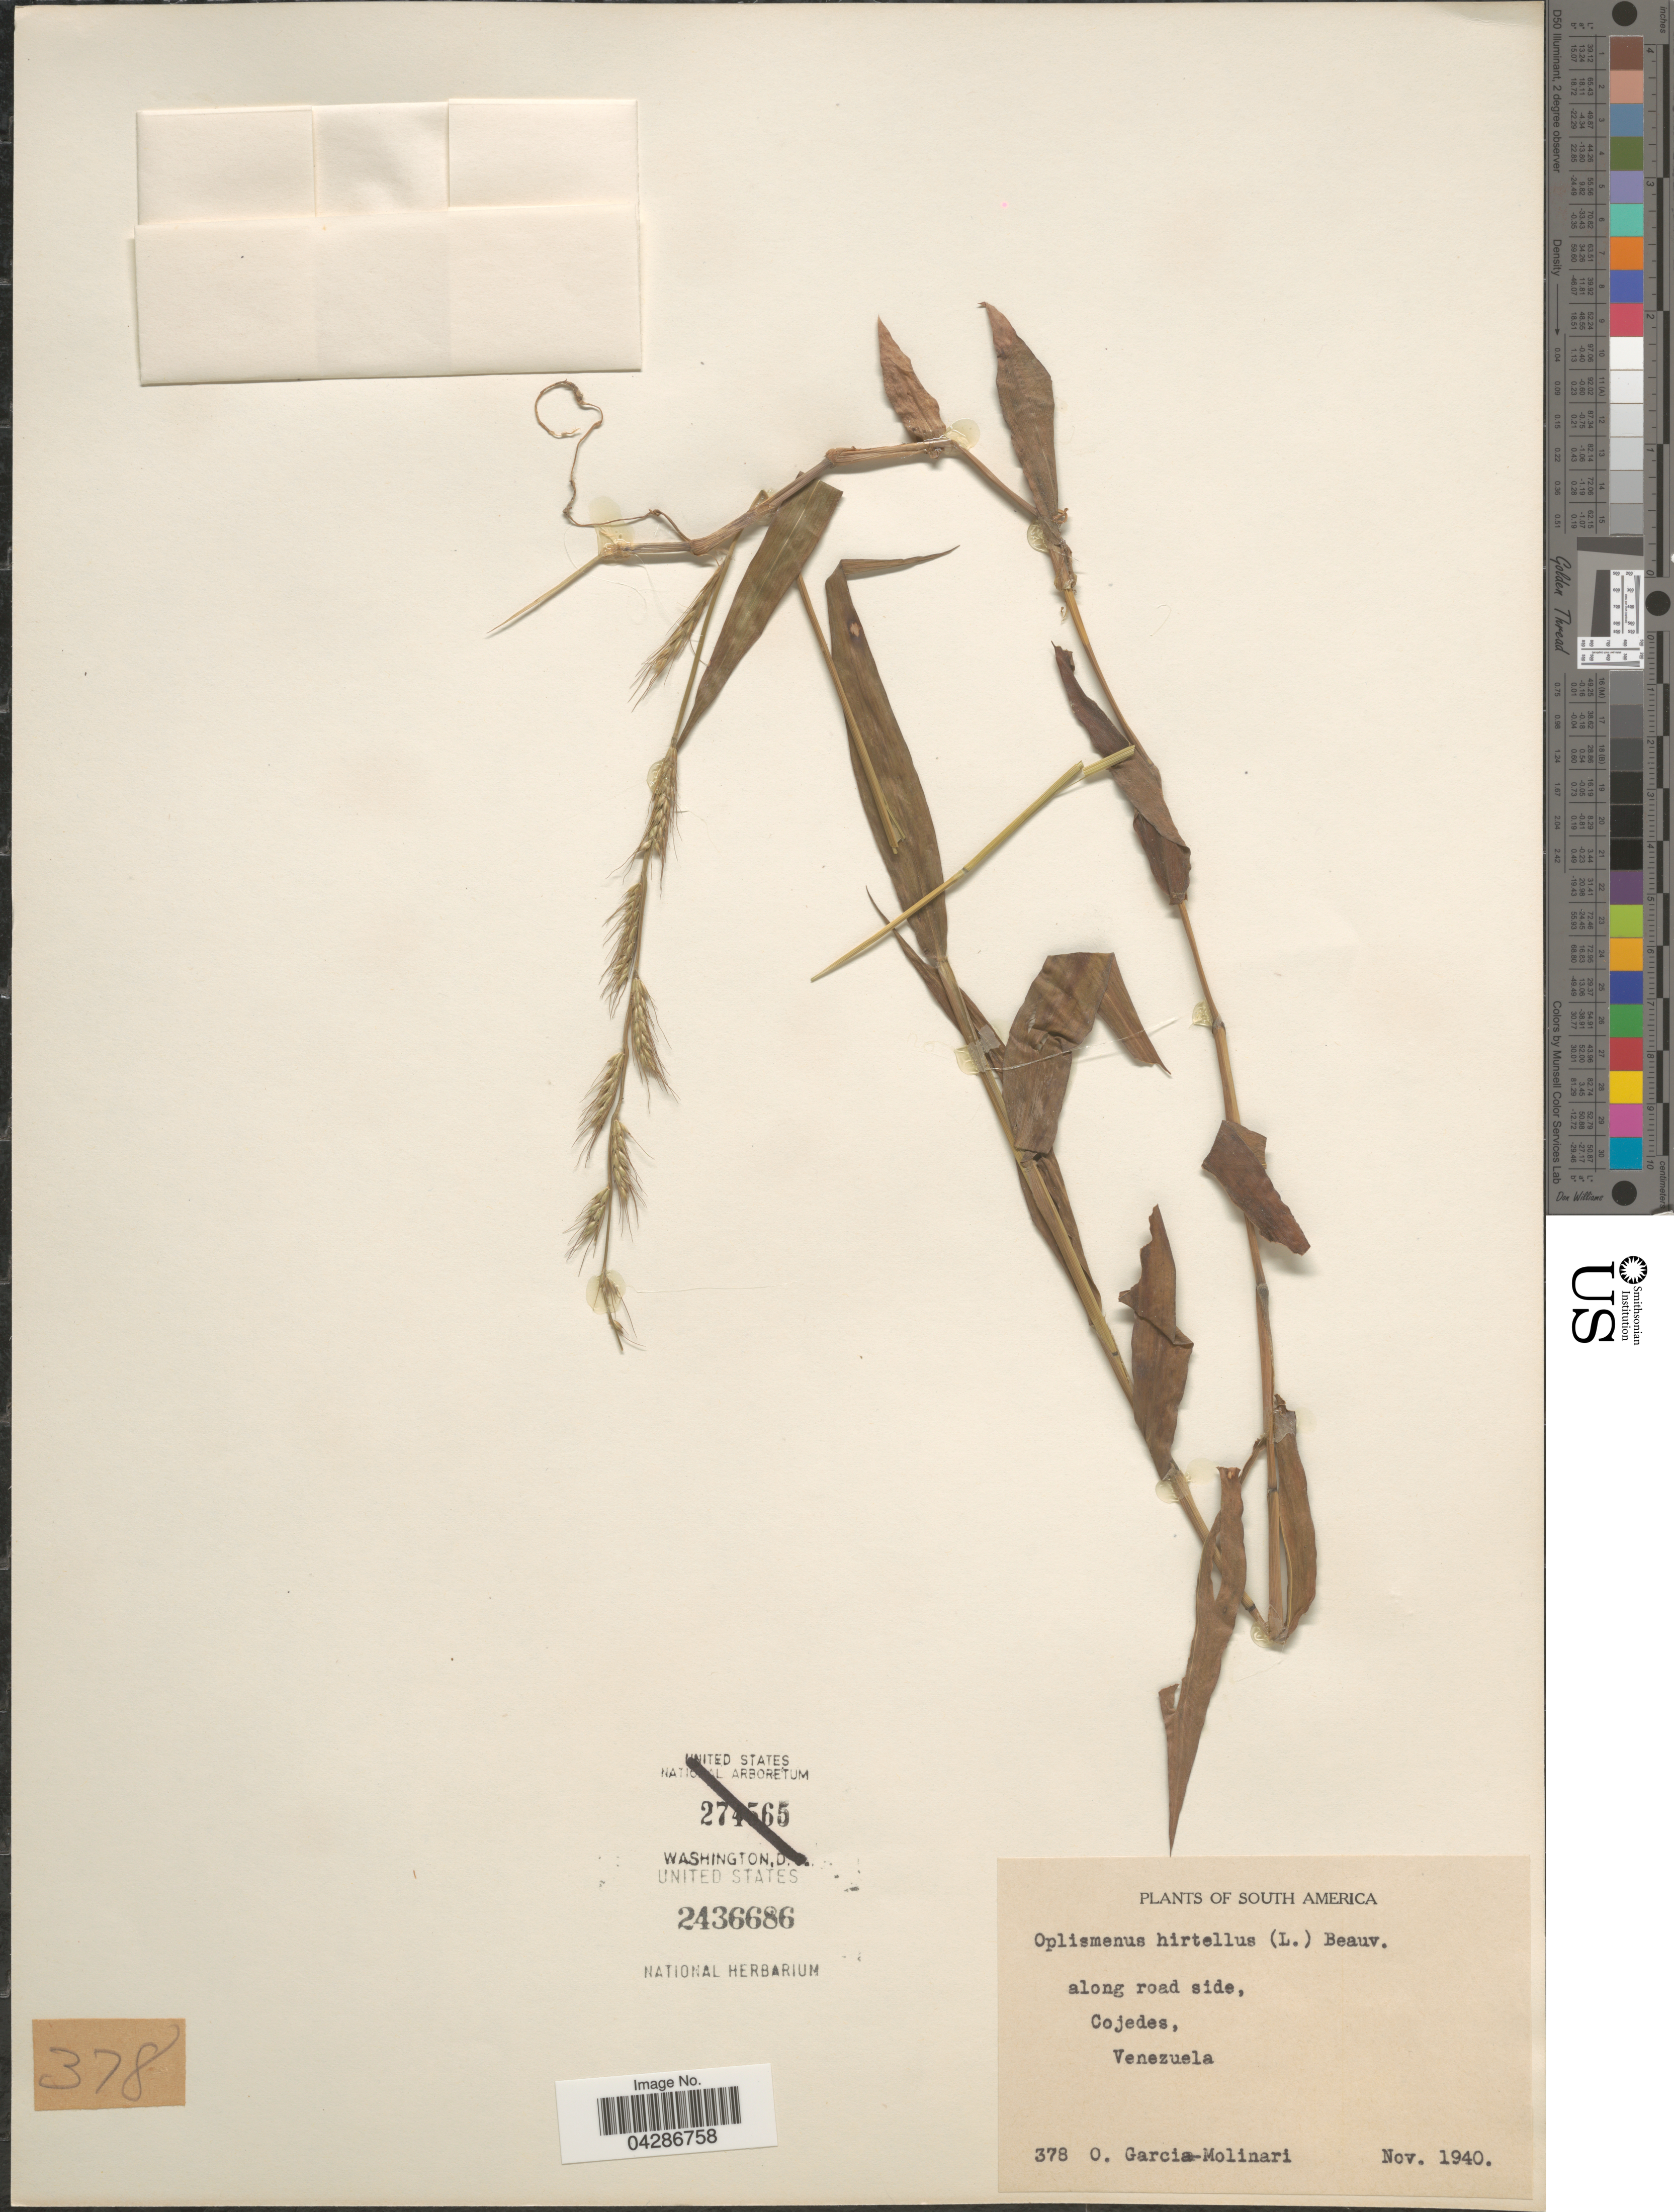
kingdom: Plantae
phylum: Tracheophyta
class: Liliopsida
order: Poales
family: Poaceae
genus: Oplismenus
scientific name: Oplismenus hirtellus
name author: (L.) P. Beauv.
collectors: O. García-Molinari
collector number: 378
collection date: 1940-11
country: Venezuela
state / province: Cojedes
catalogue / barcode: US 2436686